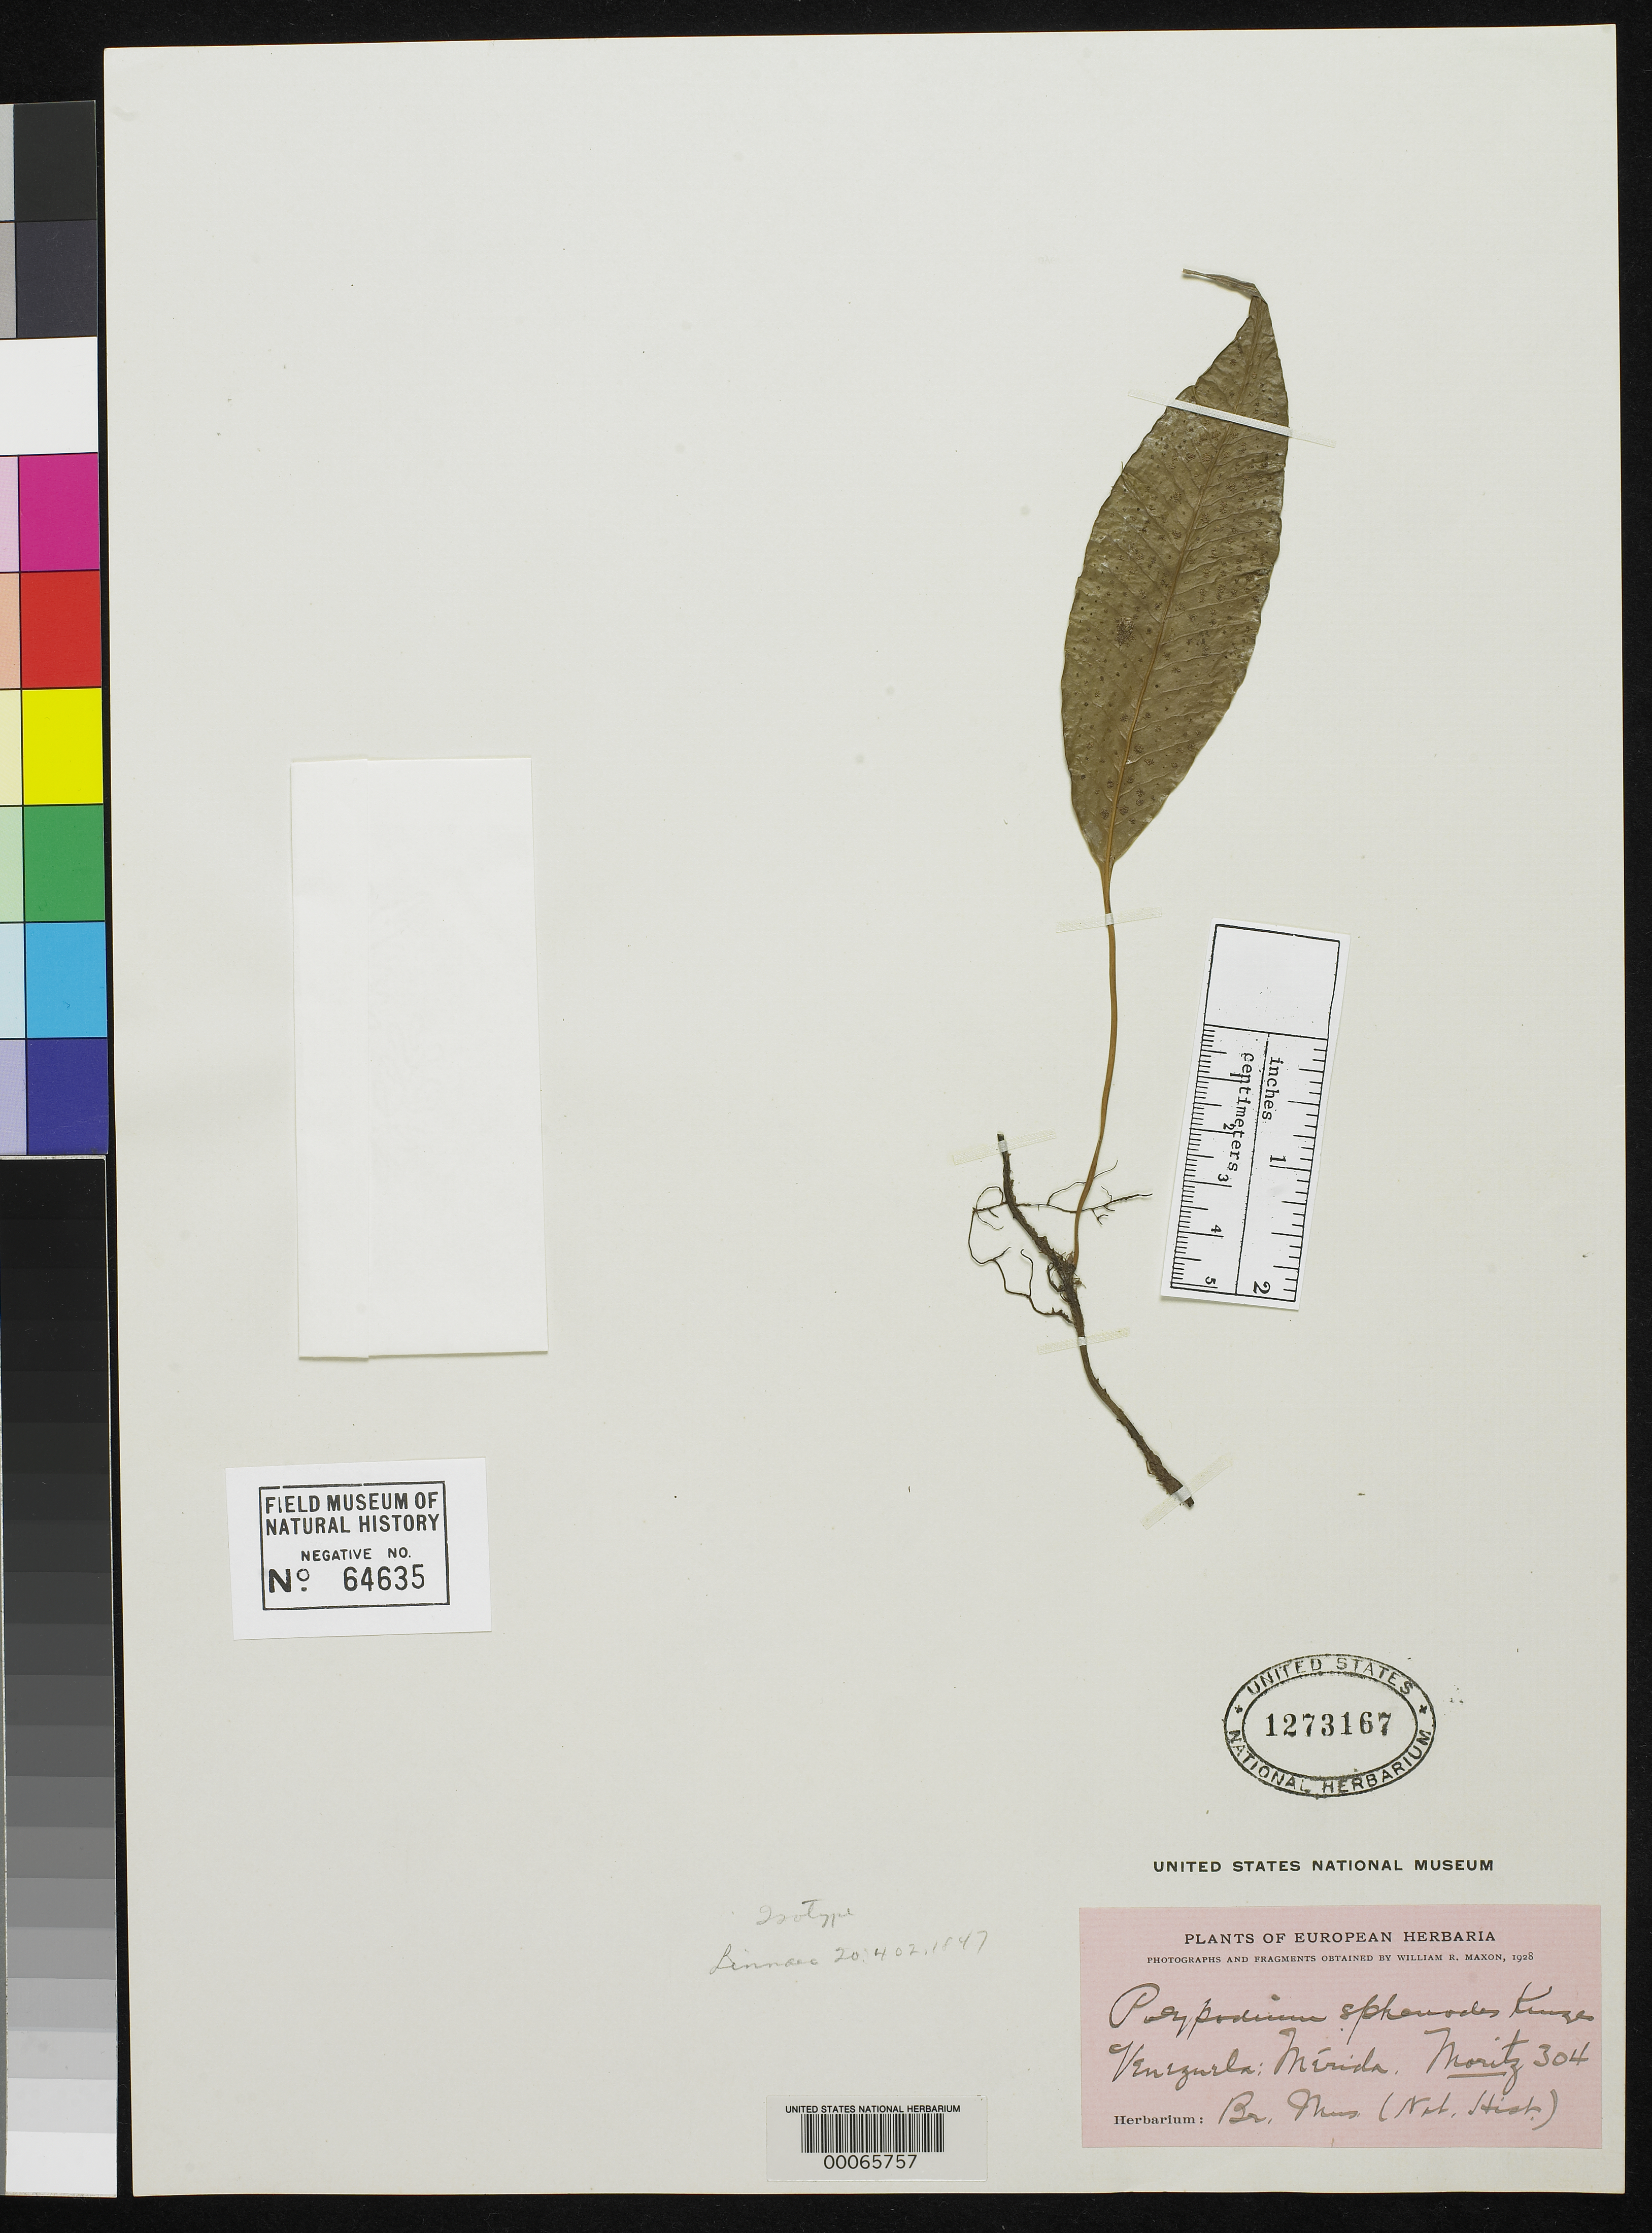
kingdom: Plantae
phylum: Tracheophyta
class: Polypodiopsida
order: Polypodiales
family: Polypodiaceae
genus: Polypodium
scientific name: Polypodium sphenodes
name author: Kunze ex Klotzsch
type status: Type Collection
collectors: A. Moritz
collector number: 304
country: Venezuela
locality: Merida.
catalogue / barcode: US 1273167